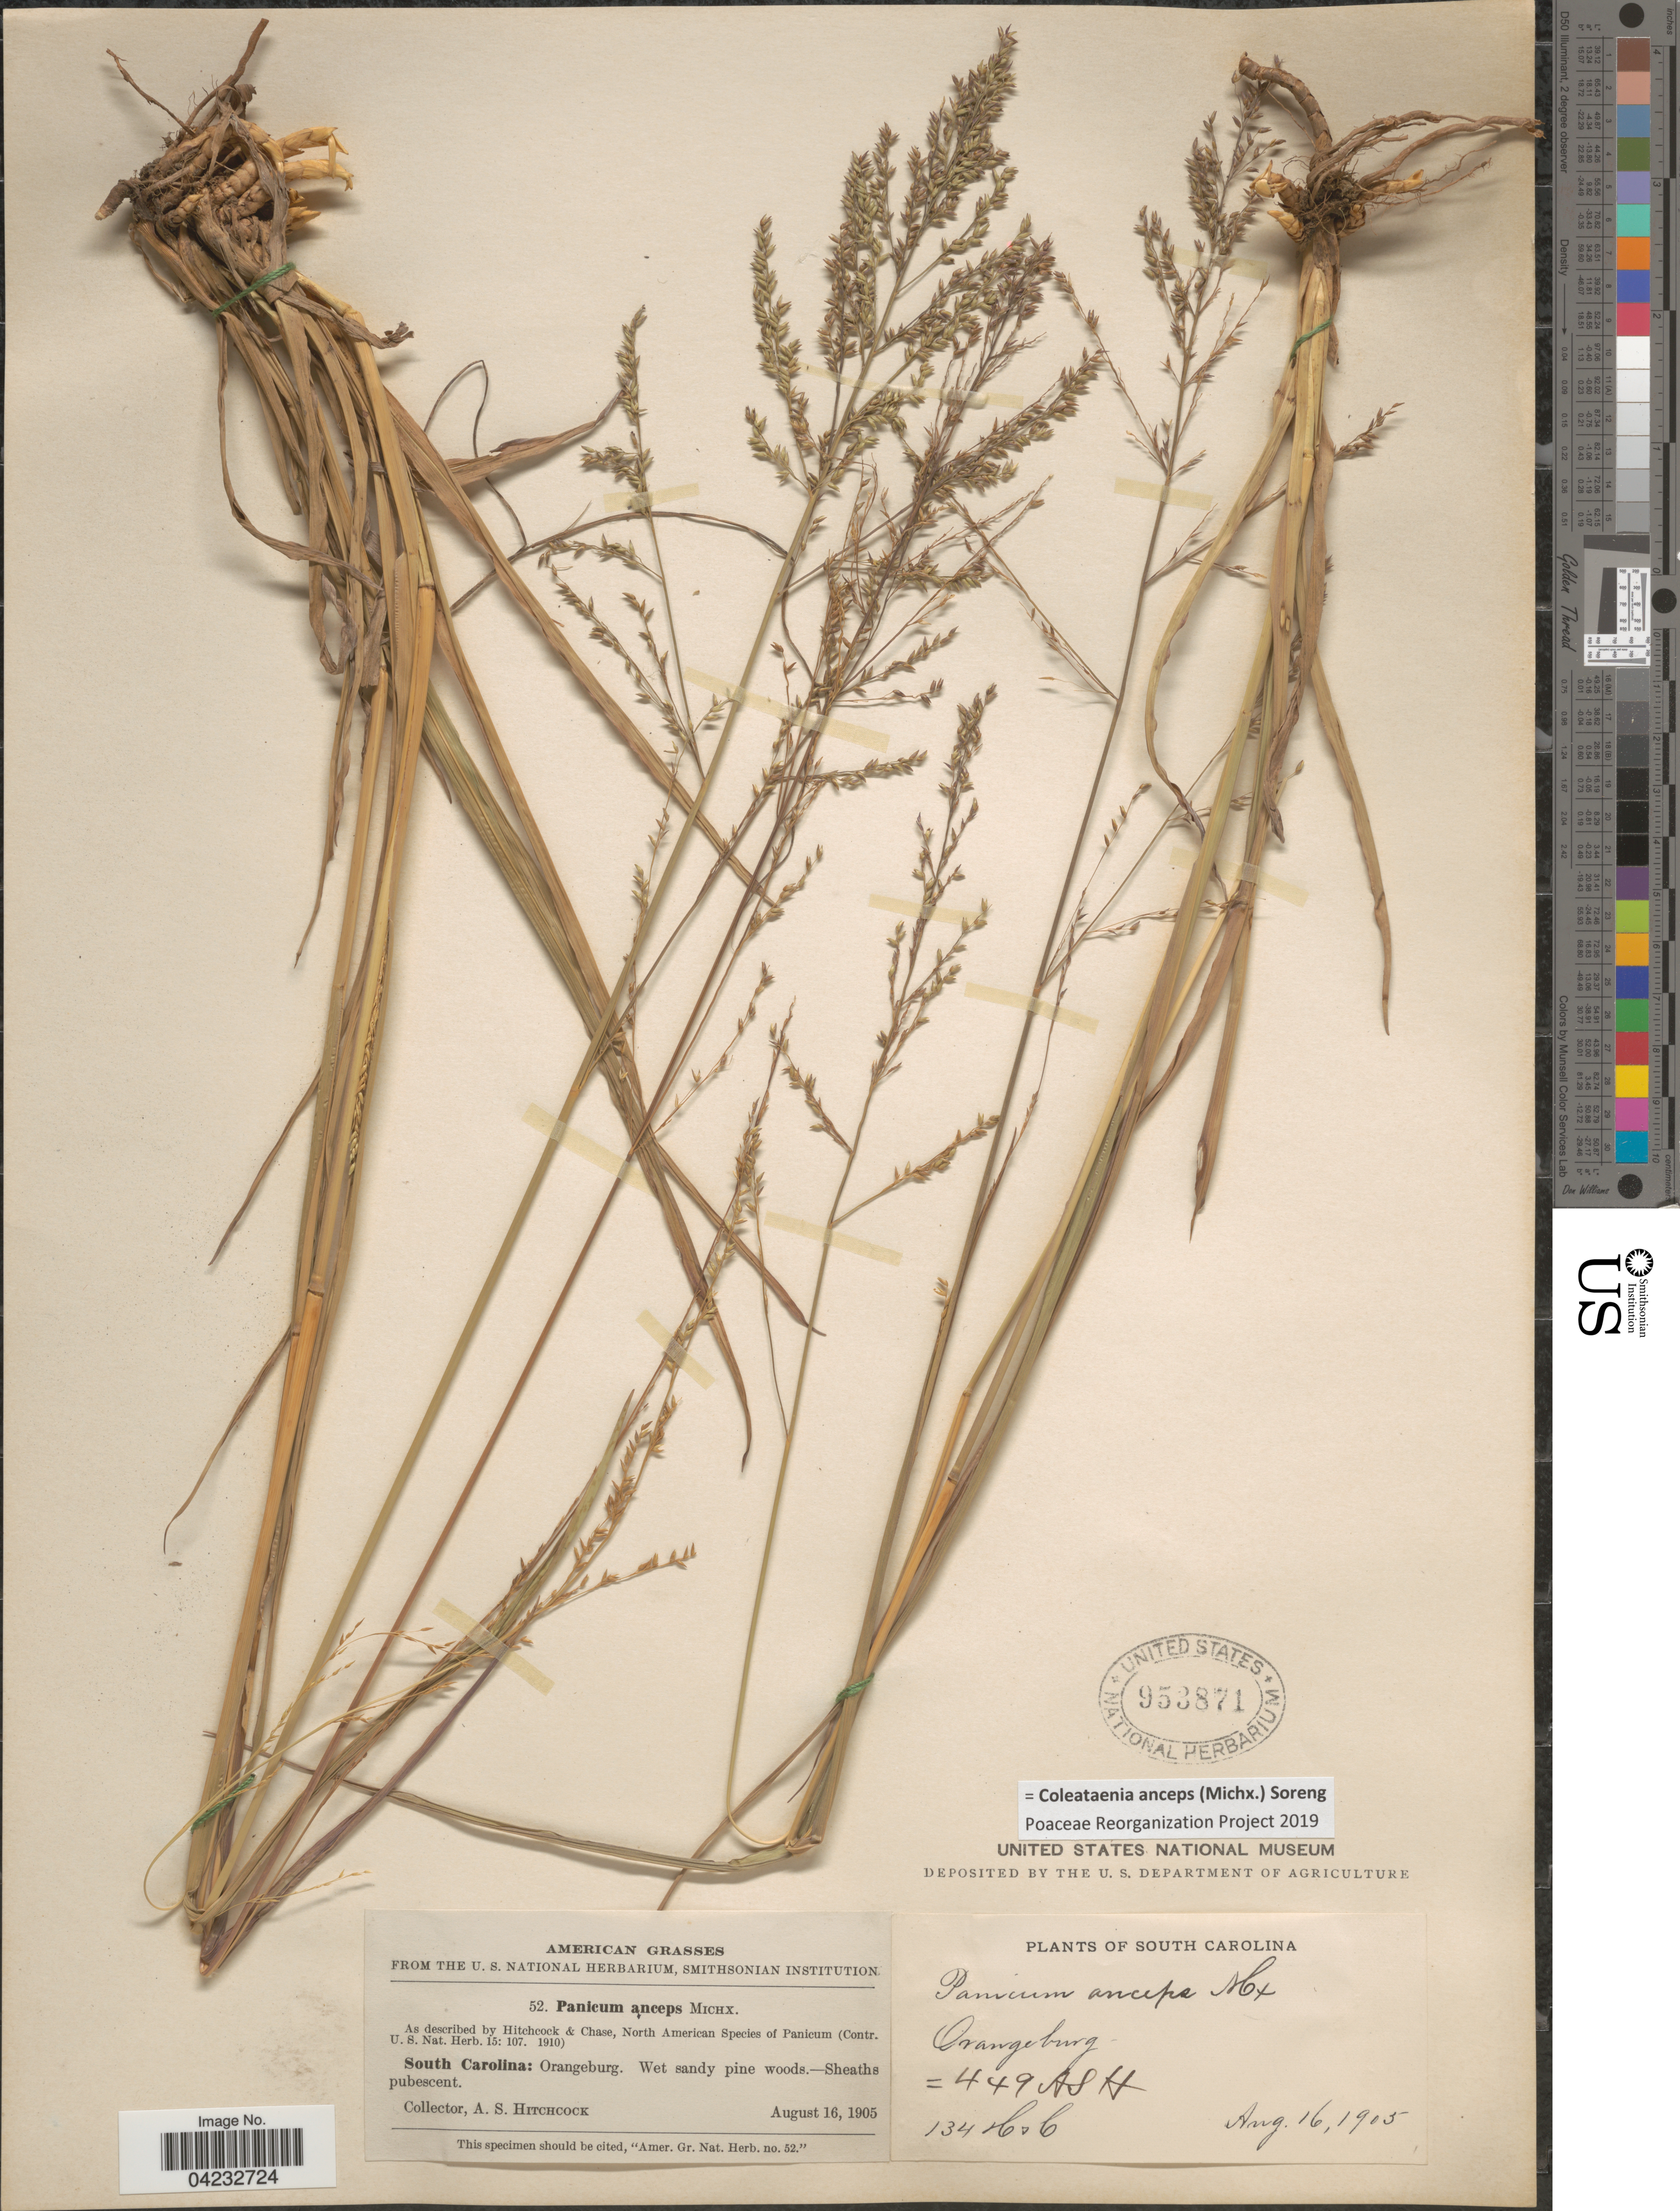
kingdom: Plantae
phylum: Tracheophyta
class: Liliopsida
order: Poales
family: Poaceae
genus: Coleataenia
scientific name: Coleataenia anceps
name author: (Michx.) Soreng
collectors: A. S. Hitchcock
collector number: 52/134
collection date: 1905-08-16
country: United States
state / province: South Carolina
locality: Orangeburg.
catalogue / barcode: US 953871